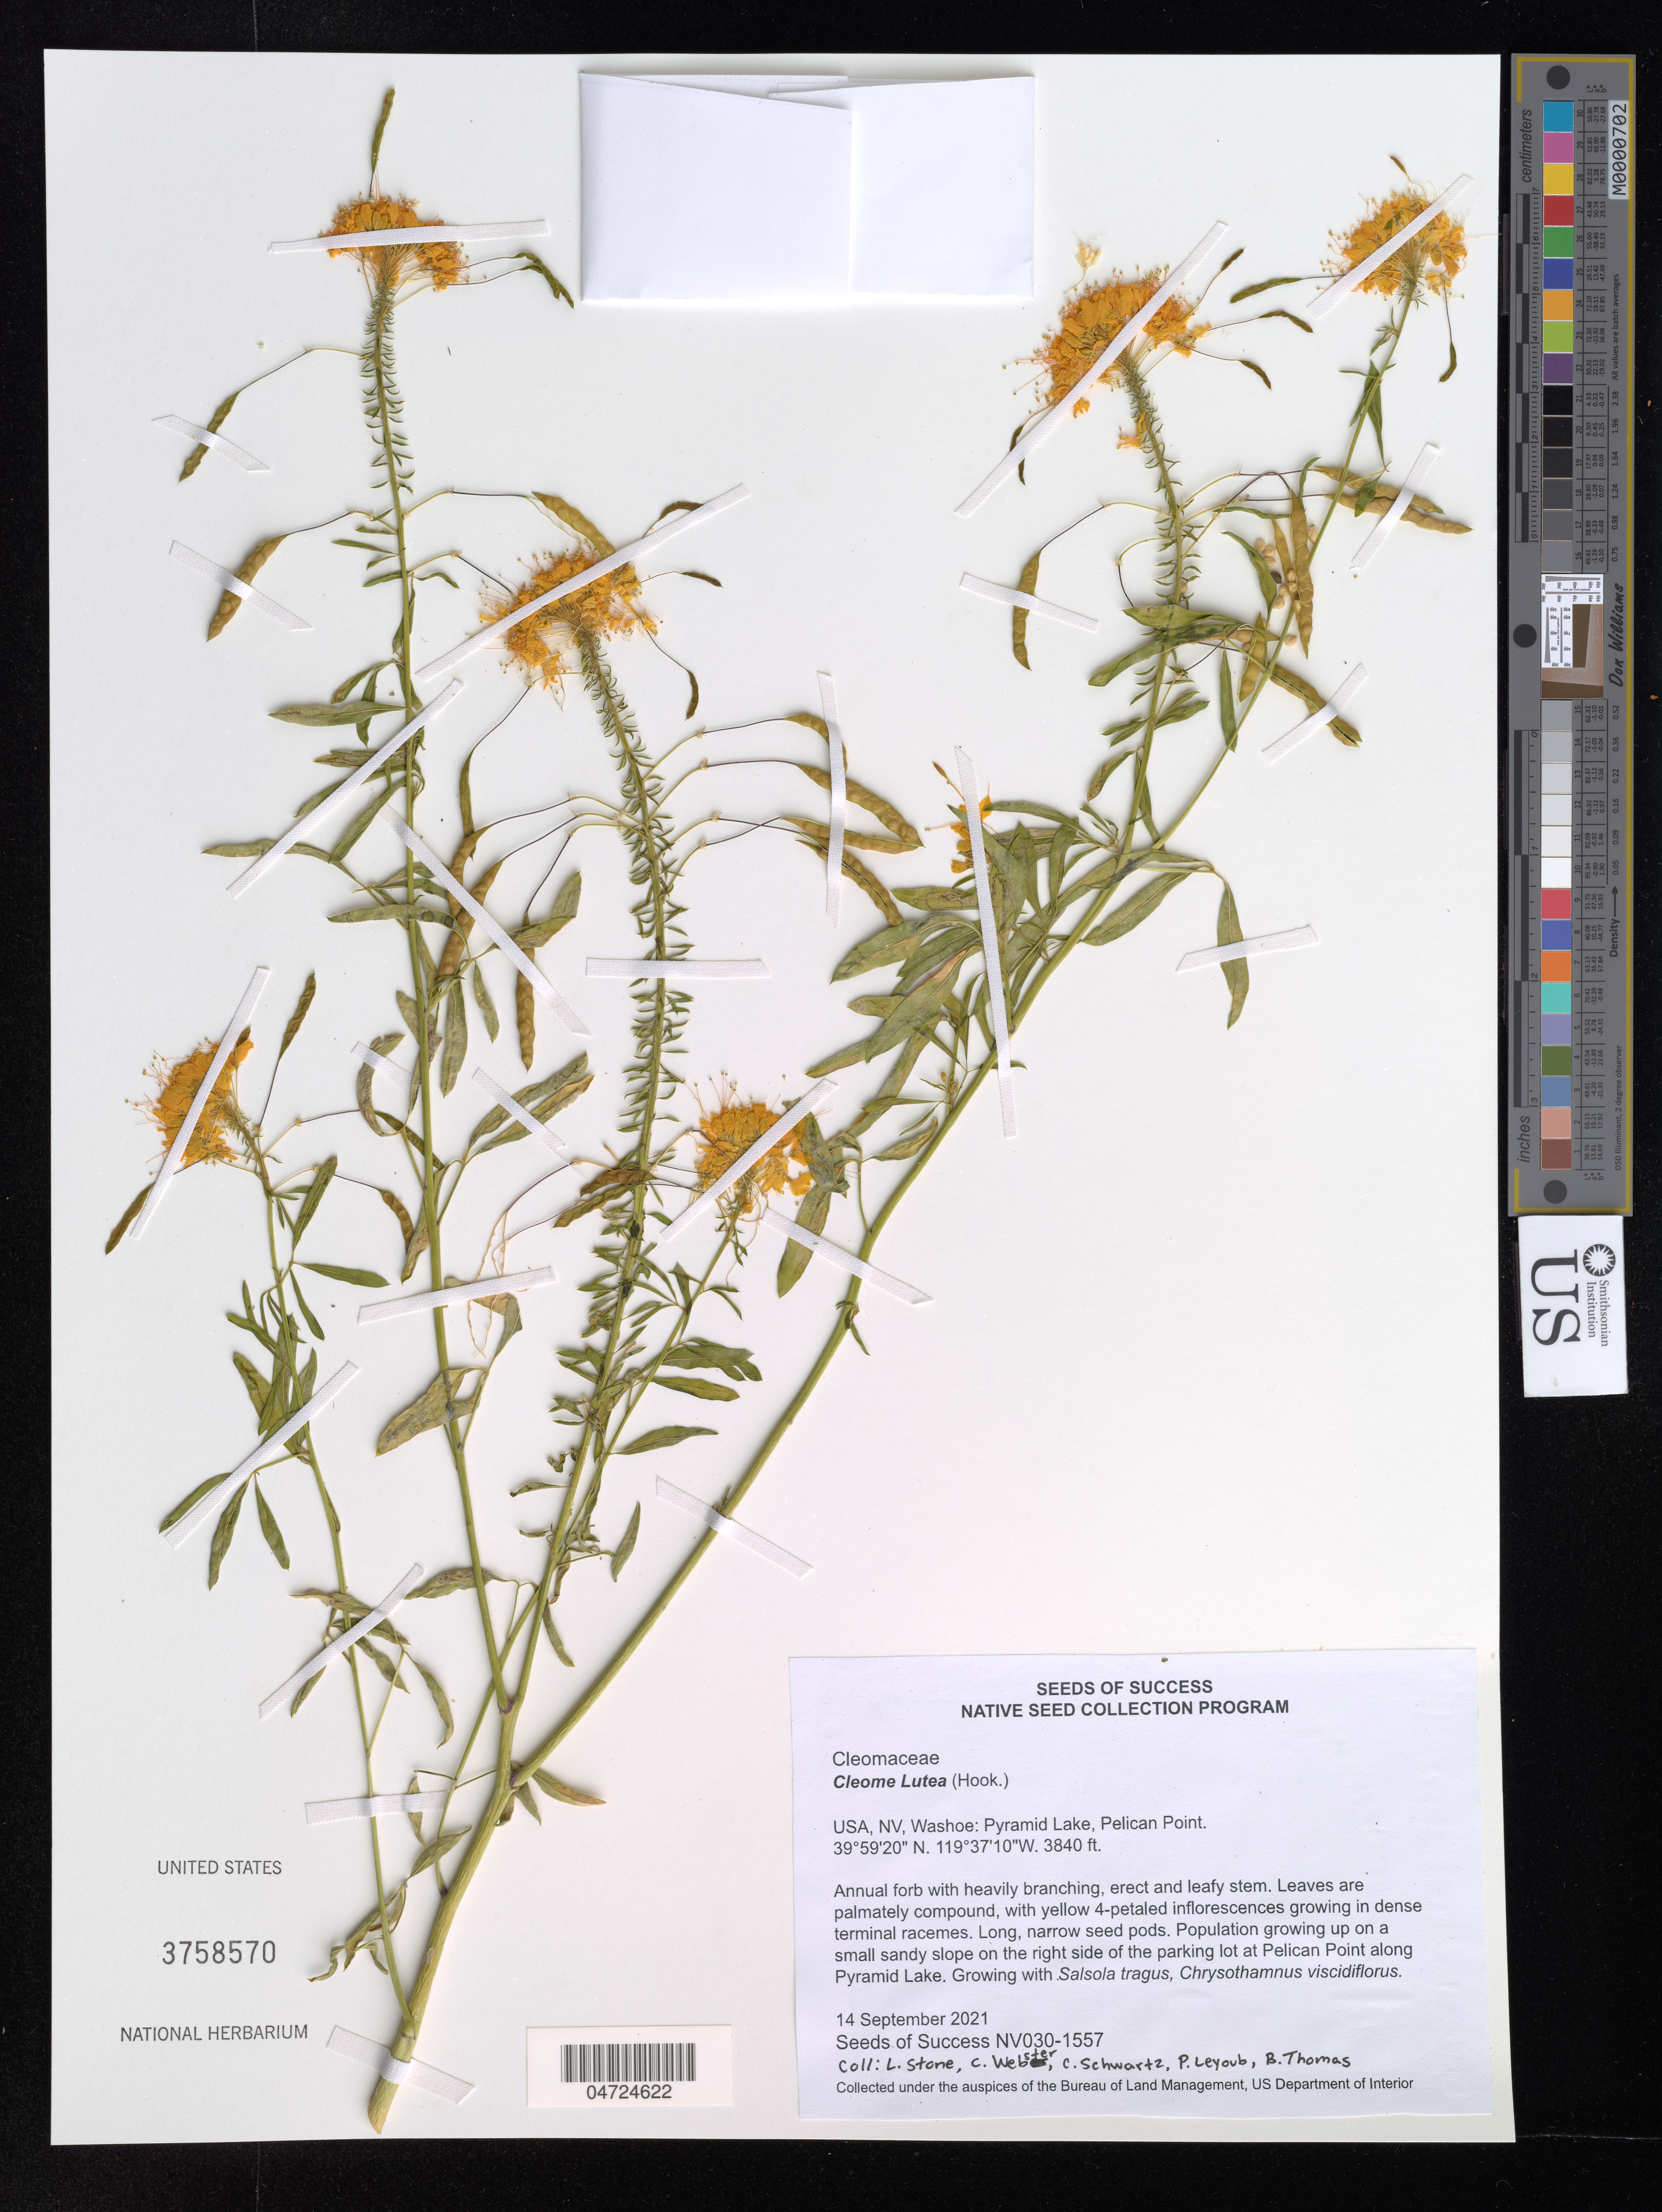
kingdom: Plantae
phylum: Tracheophyta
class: Magnoliopsida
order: Brassicales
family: Cleomaceae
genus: Cleomella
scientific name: Cleomella lutea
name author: (Hook.) Roalson & J.C. Hall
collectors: L. Stone, C. Webster, C. Schwartz, P. Leyoub & B. Thomas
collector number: NV030-1557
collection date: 2021-09-14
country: United States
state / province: Nevada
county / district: Washoe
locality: Washoe: Pyramid Lake, Pelican Point. Population growing up on a small sandy slope on the right side of the parking lot at Pelican Point along Pyramid Lake.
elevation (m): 1170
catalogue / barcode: US 3758570